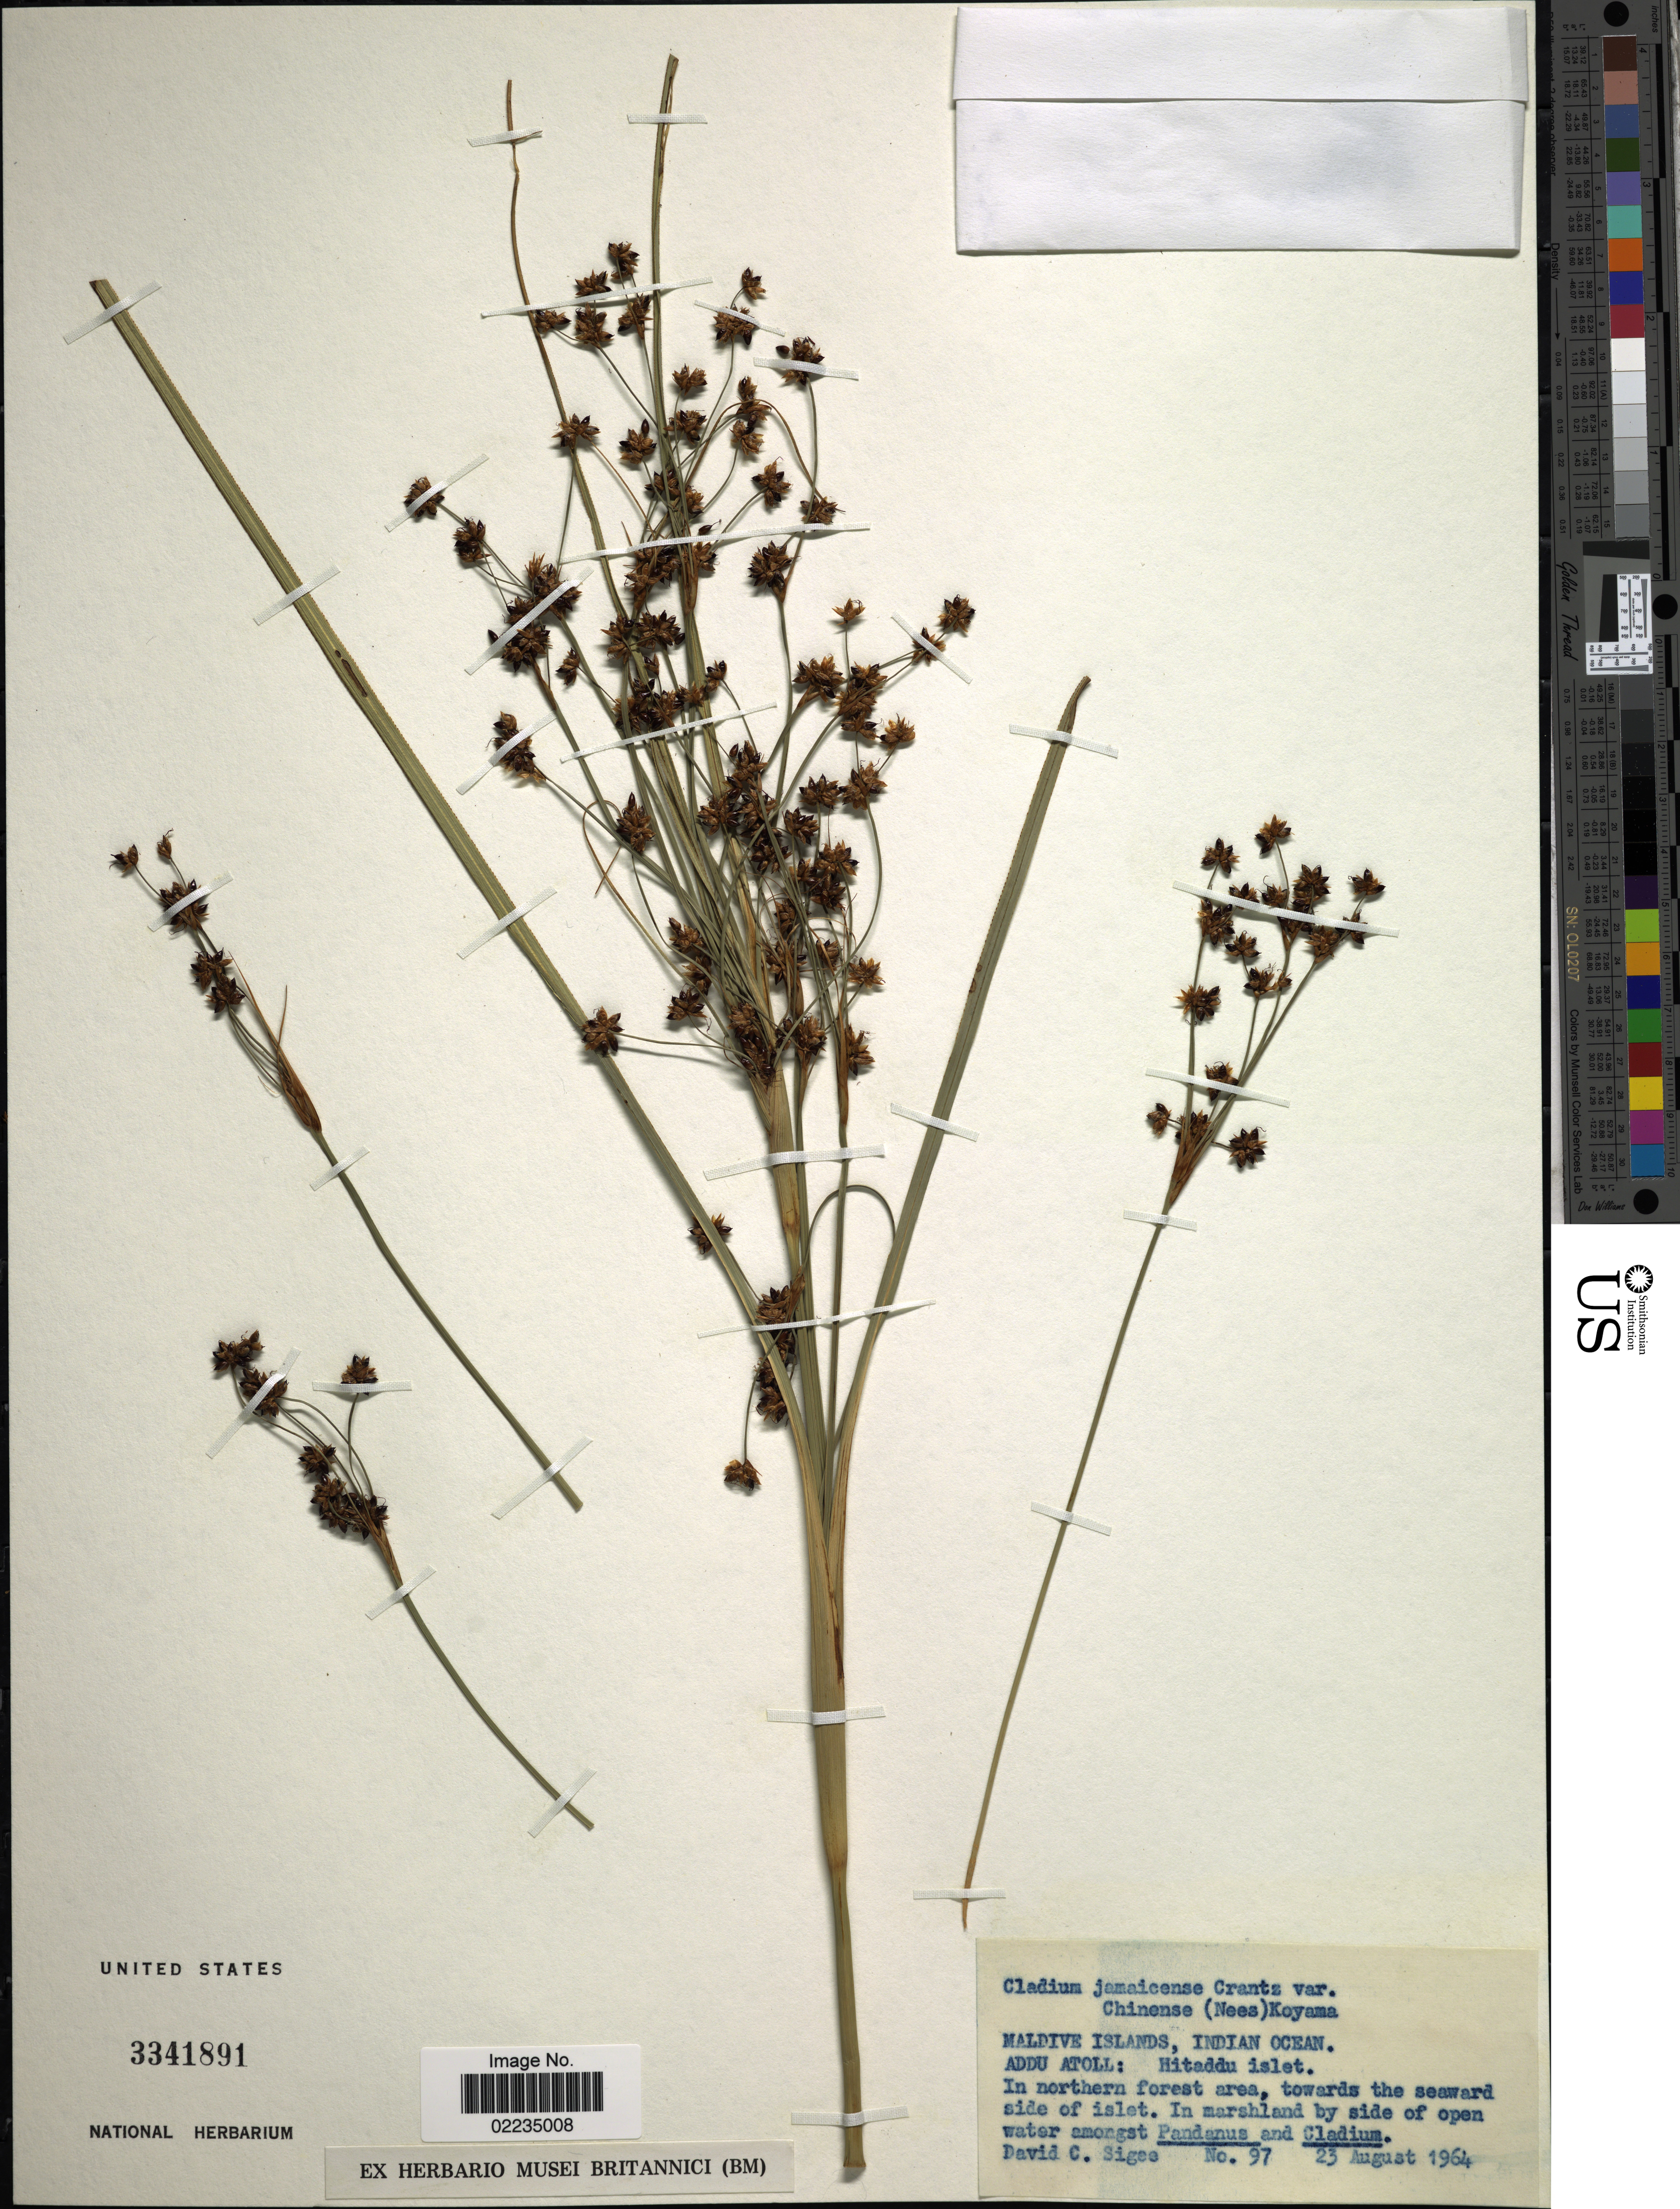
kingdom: Plantae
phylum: Tracheophyta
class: Liliopsida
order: Poales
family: Cyperaceae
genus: Cladium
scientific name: Cladium jamaicense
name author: Crantz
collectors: D. C. Sigee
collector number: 97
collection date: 1964-08-23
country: Maldive Islands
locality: Maldive Islands, Indian Ocean, Addu Atoll: Hitaddu islet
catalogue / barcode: US 3341891